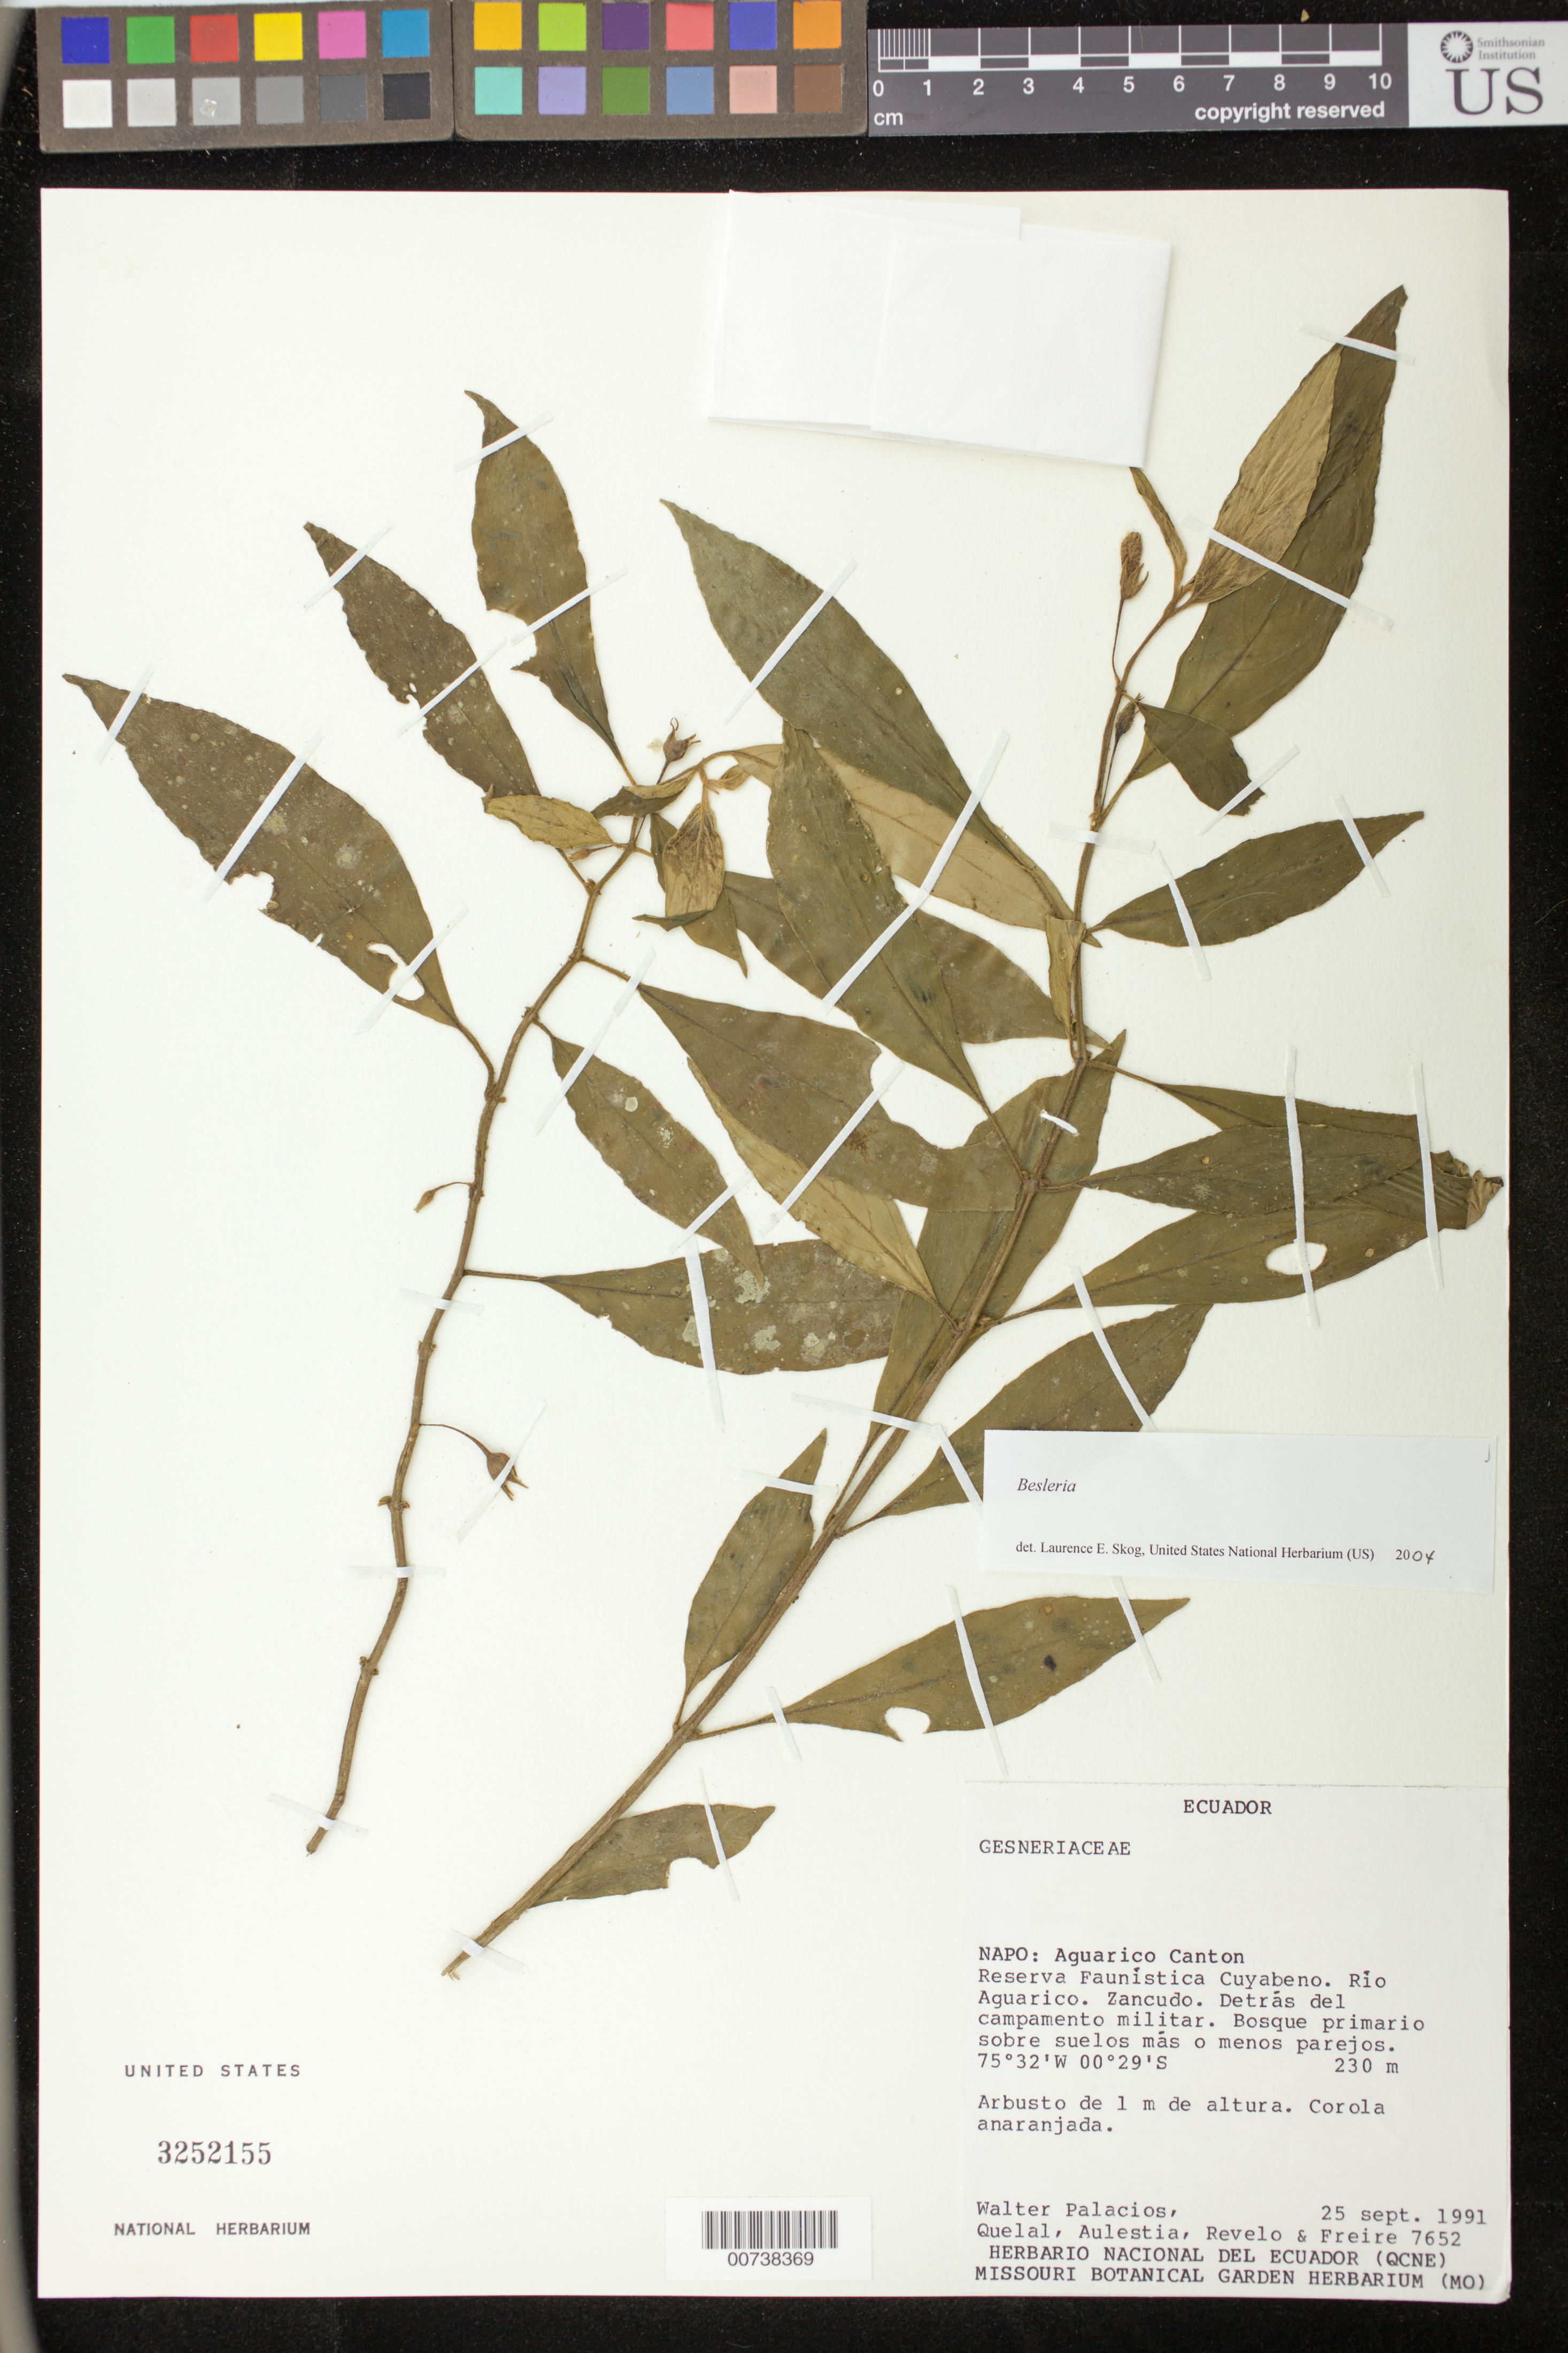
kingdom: Plantae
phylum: Tracheophyta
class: Magnoliopsida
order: Lamiales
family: Gesneriaceae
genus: Besleria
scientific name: Besleria sp.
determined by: Skog, Laurence E.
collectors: W. Palacios, Quelal, -. Aulestia, -. Revelo & -. Freire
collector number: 7652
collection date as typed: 25 Sep 1991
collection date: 1991-09-25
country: Ecuador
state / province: Napo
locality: Napo: Aguarico Canton. Reserva Faunística Cuyabeno, Río Aguarico, Zancudo, detrás del campamento militar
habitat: Bosque primario sobre suelos más o menos parejos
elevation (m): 230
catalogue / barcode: US 3252155